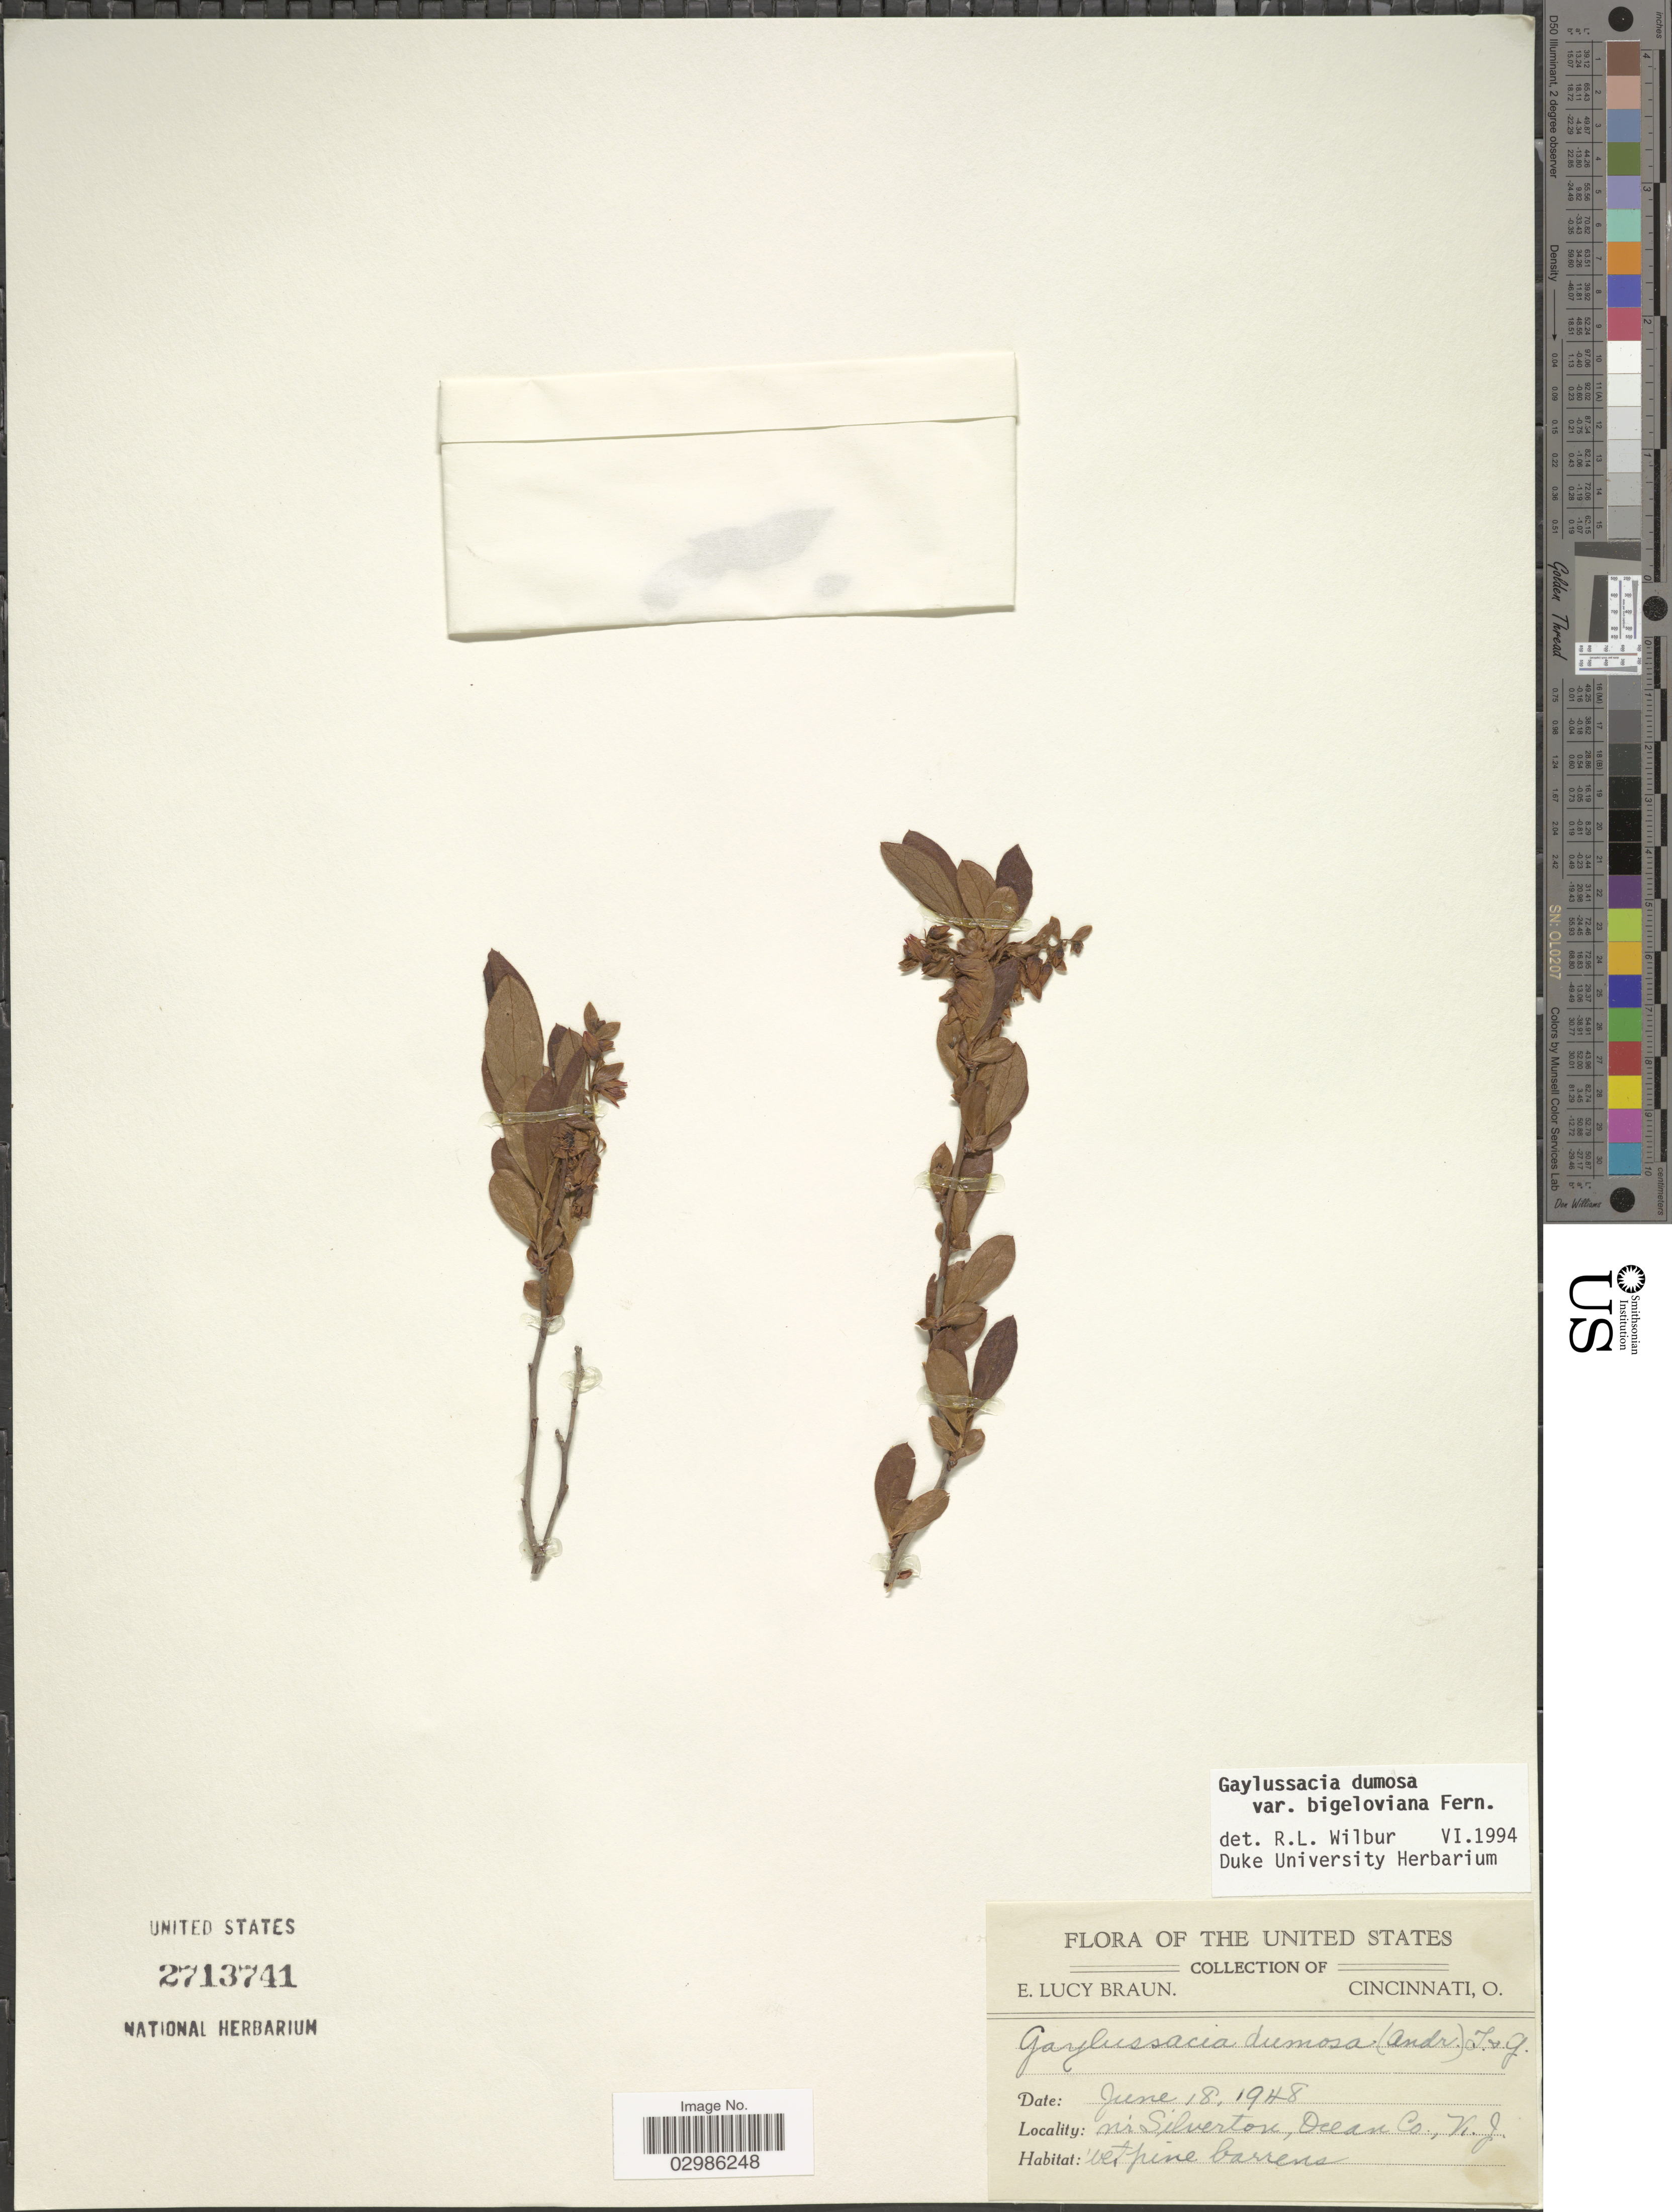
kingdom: Plantae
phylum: Tracheophyta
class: Magnoliopsida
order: Ericales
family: Ericaceae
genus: Gaylussacia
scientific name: Gaylussacia dumosa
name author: (Andrews) Torr. & A. Gray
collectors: E. L. Braun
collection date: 1948-06-18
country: United States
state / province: New Jersey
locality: Nr Silverton, Ocean Co.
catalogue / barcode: US 2713741